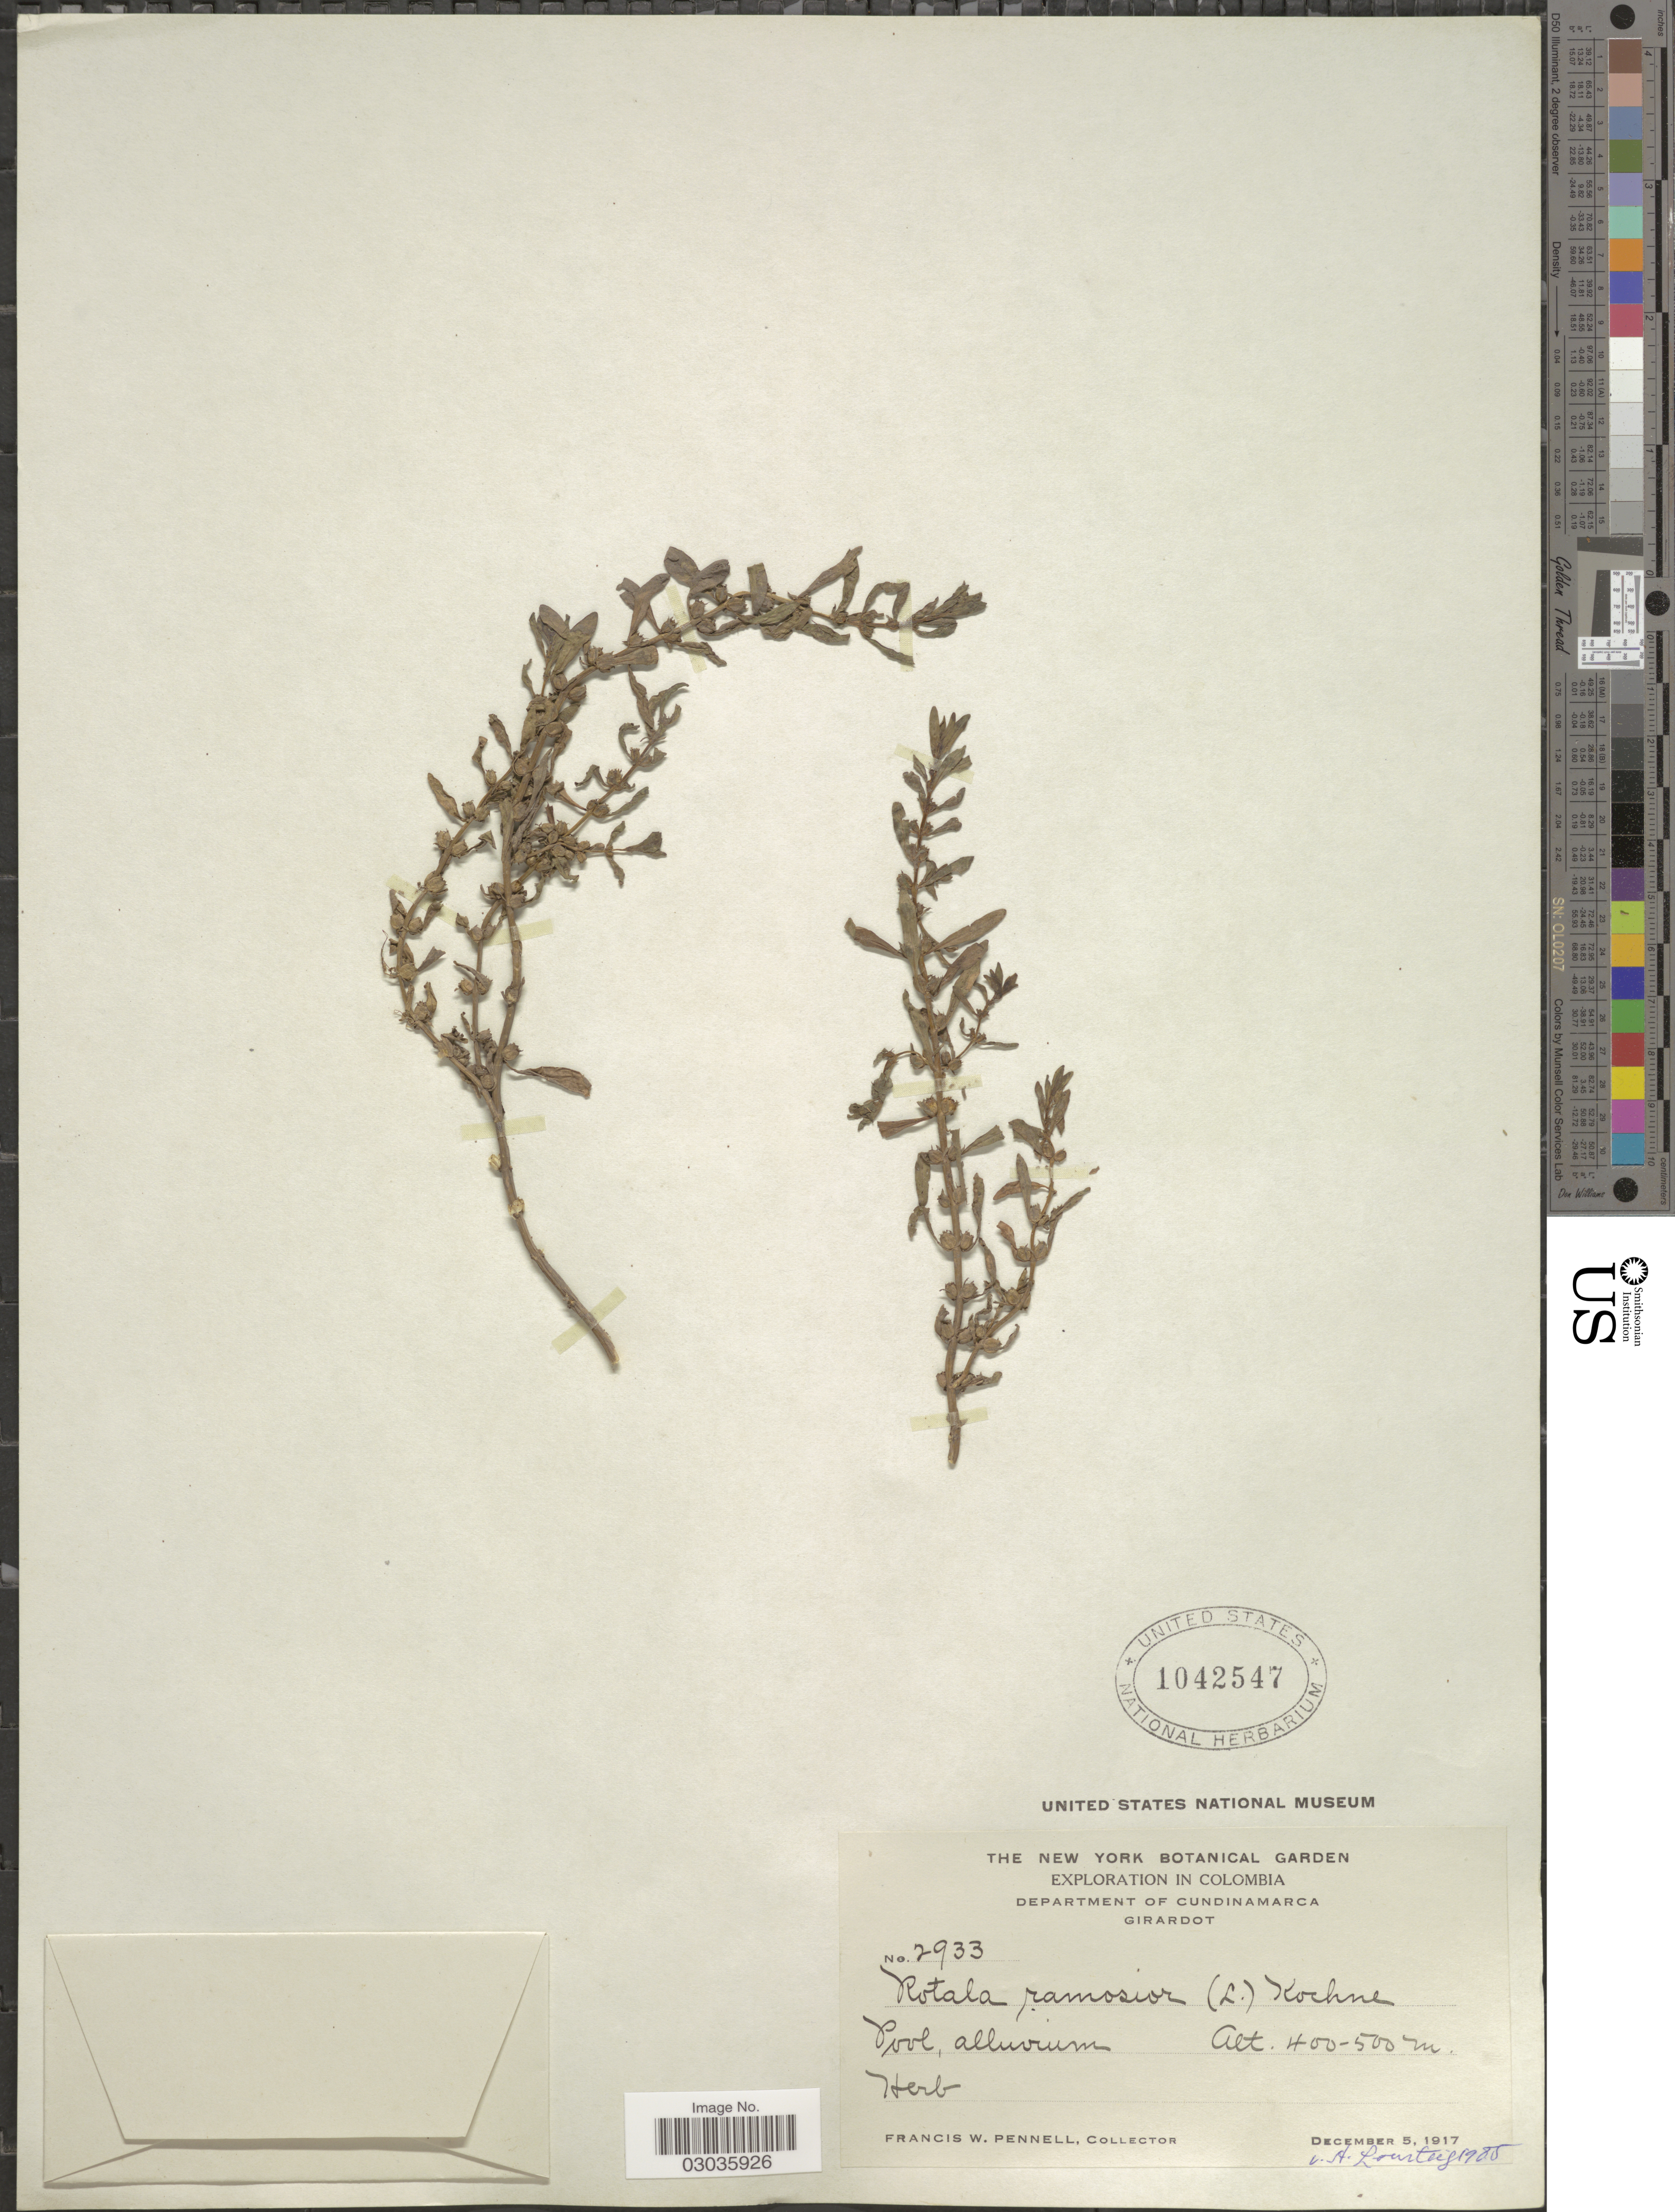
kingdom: Plantae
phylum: Tracheophyta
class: Magnoliopsida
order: Myrtales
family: Lythraceae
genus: Rotala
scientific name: Rotala ramosior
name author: (L.) Koehne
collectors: F. W. Pennell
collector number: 2933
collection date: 1917-12-05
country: Colombia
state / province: Cundinamarca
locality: Department of Cundinamarca, Girardot.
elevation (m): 400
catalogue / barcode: US 1042547